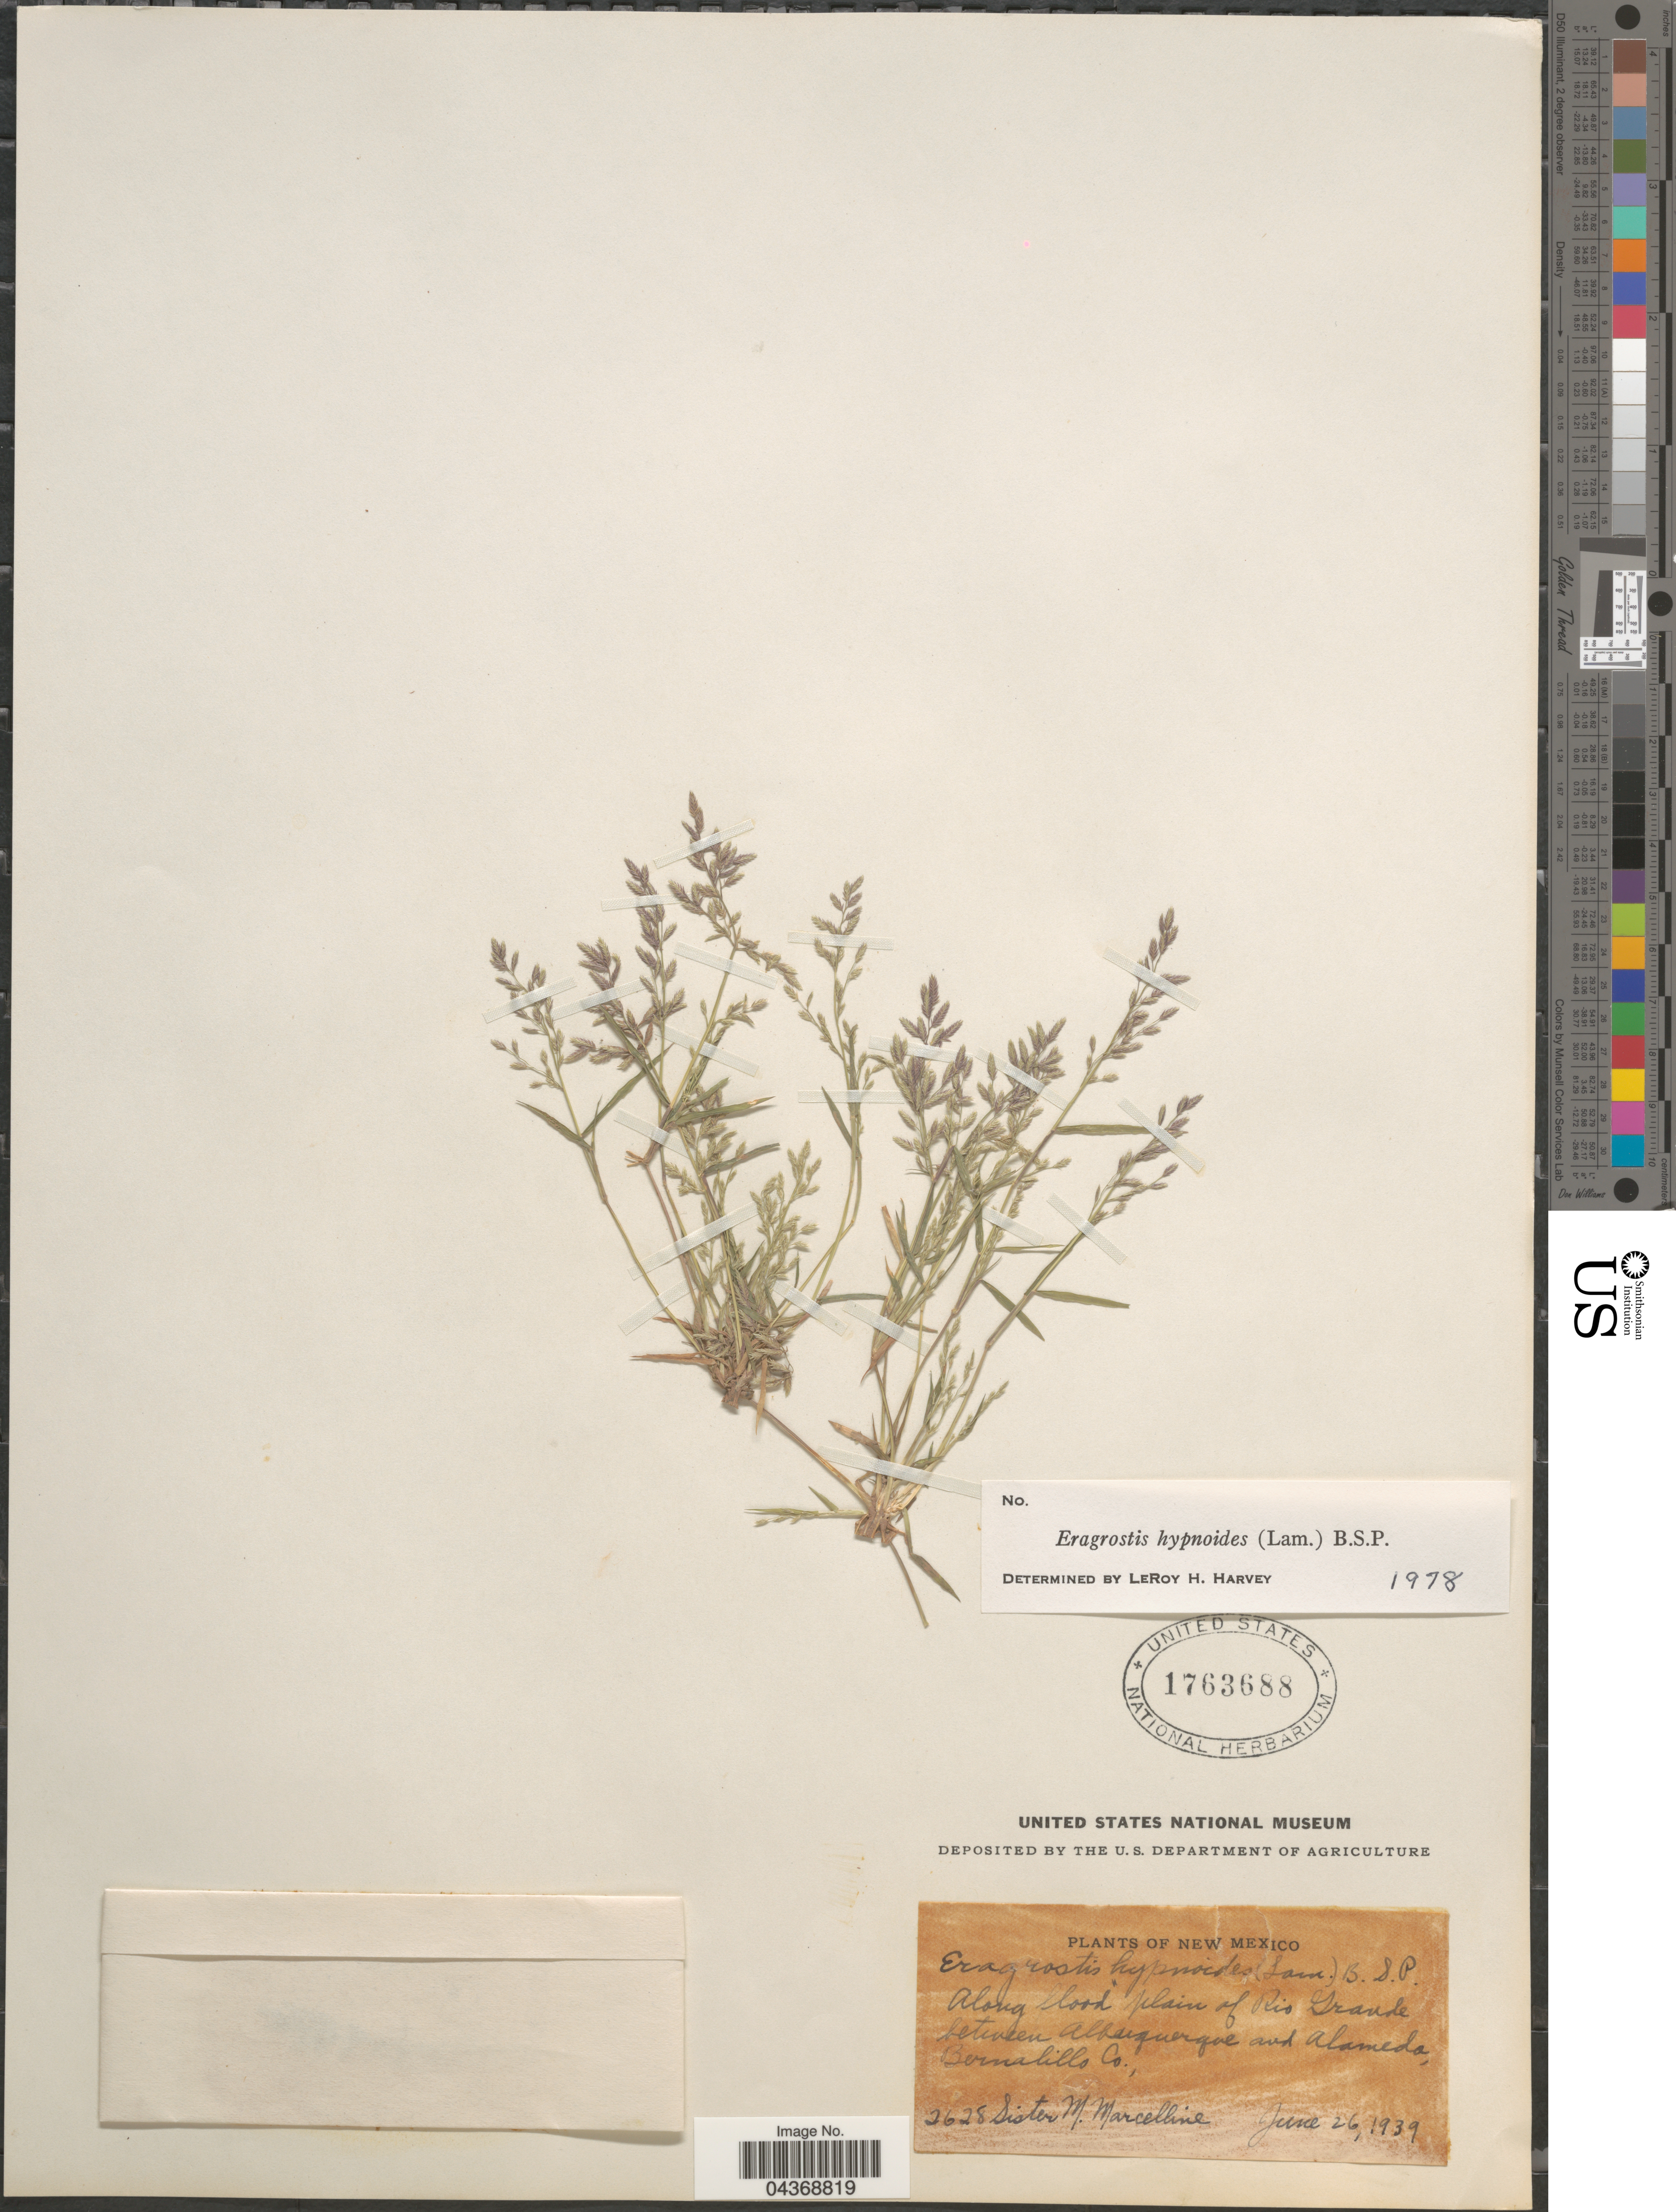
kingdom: Plantae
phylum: Tracheophyta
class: Liliopsida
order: Poales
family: Poaceae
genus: Eragrostis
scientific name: Eragrostis hypnoides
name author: (Lam.) Britton, Stearns & Poggenb.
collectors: S. Marcelline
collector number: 2628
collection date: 1939-06-26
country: United States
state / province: New Mexico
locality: Along flood plain of RIo Grande between Albuquerque and Alameda, Bernalillo Co.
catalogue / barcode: US 1763688